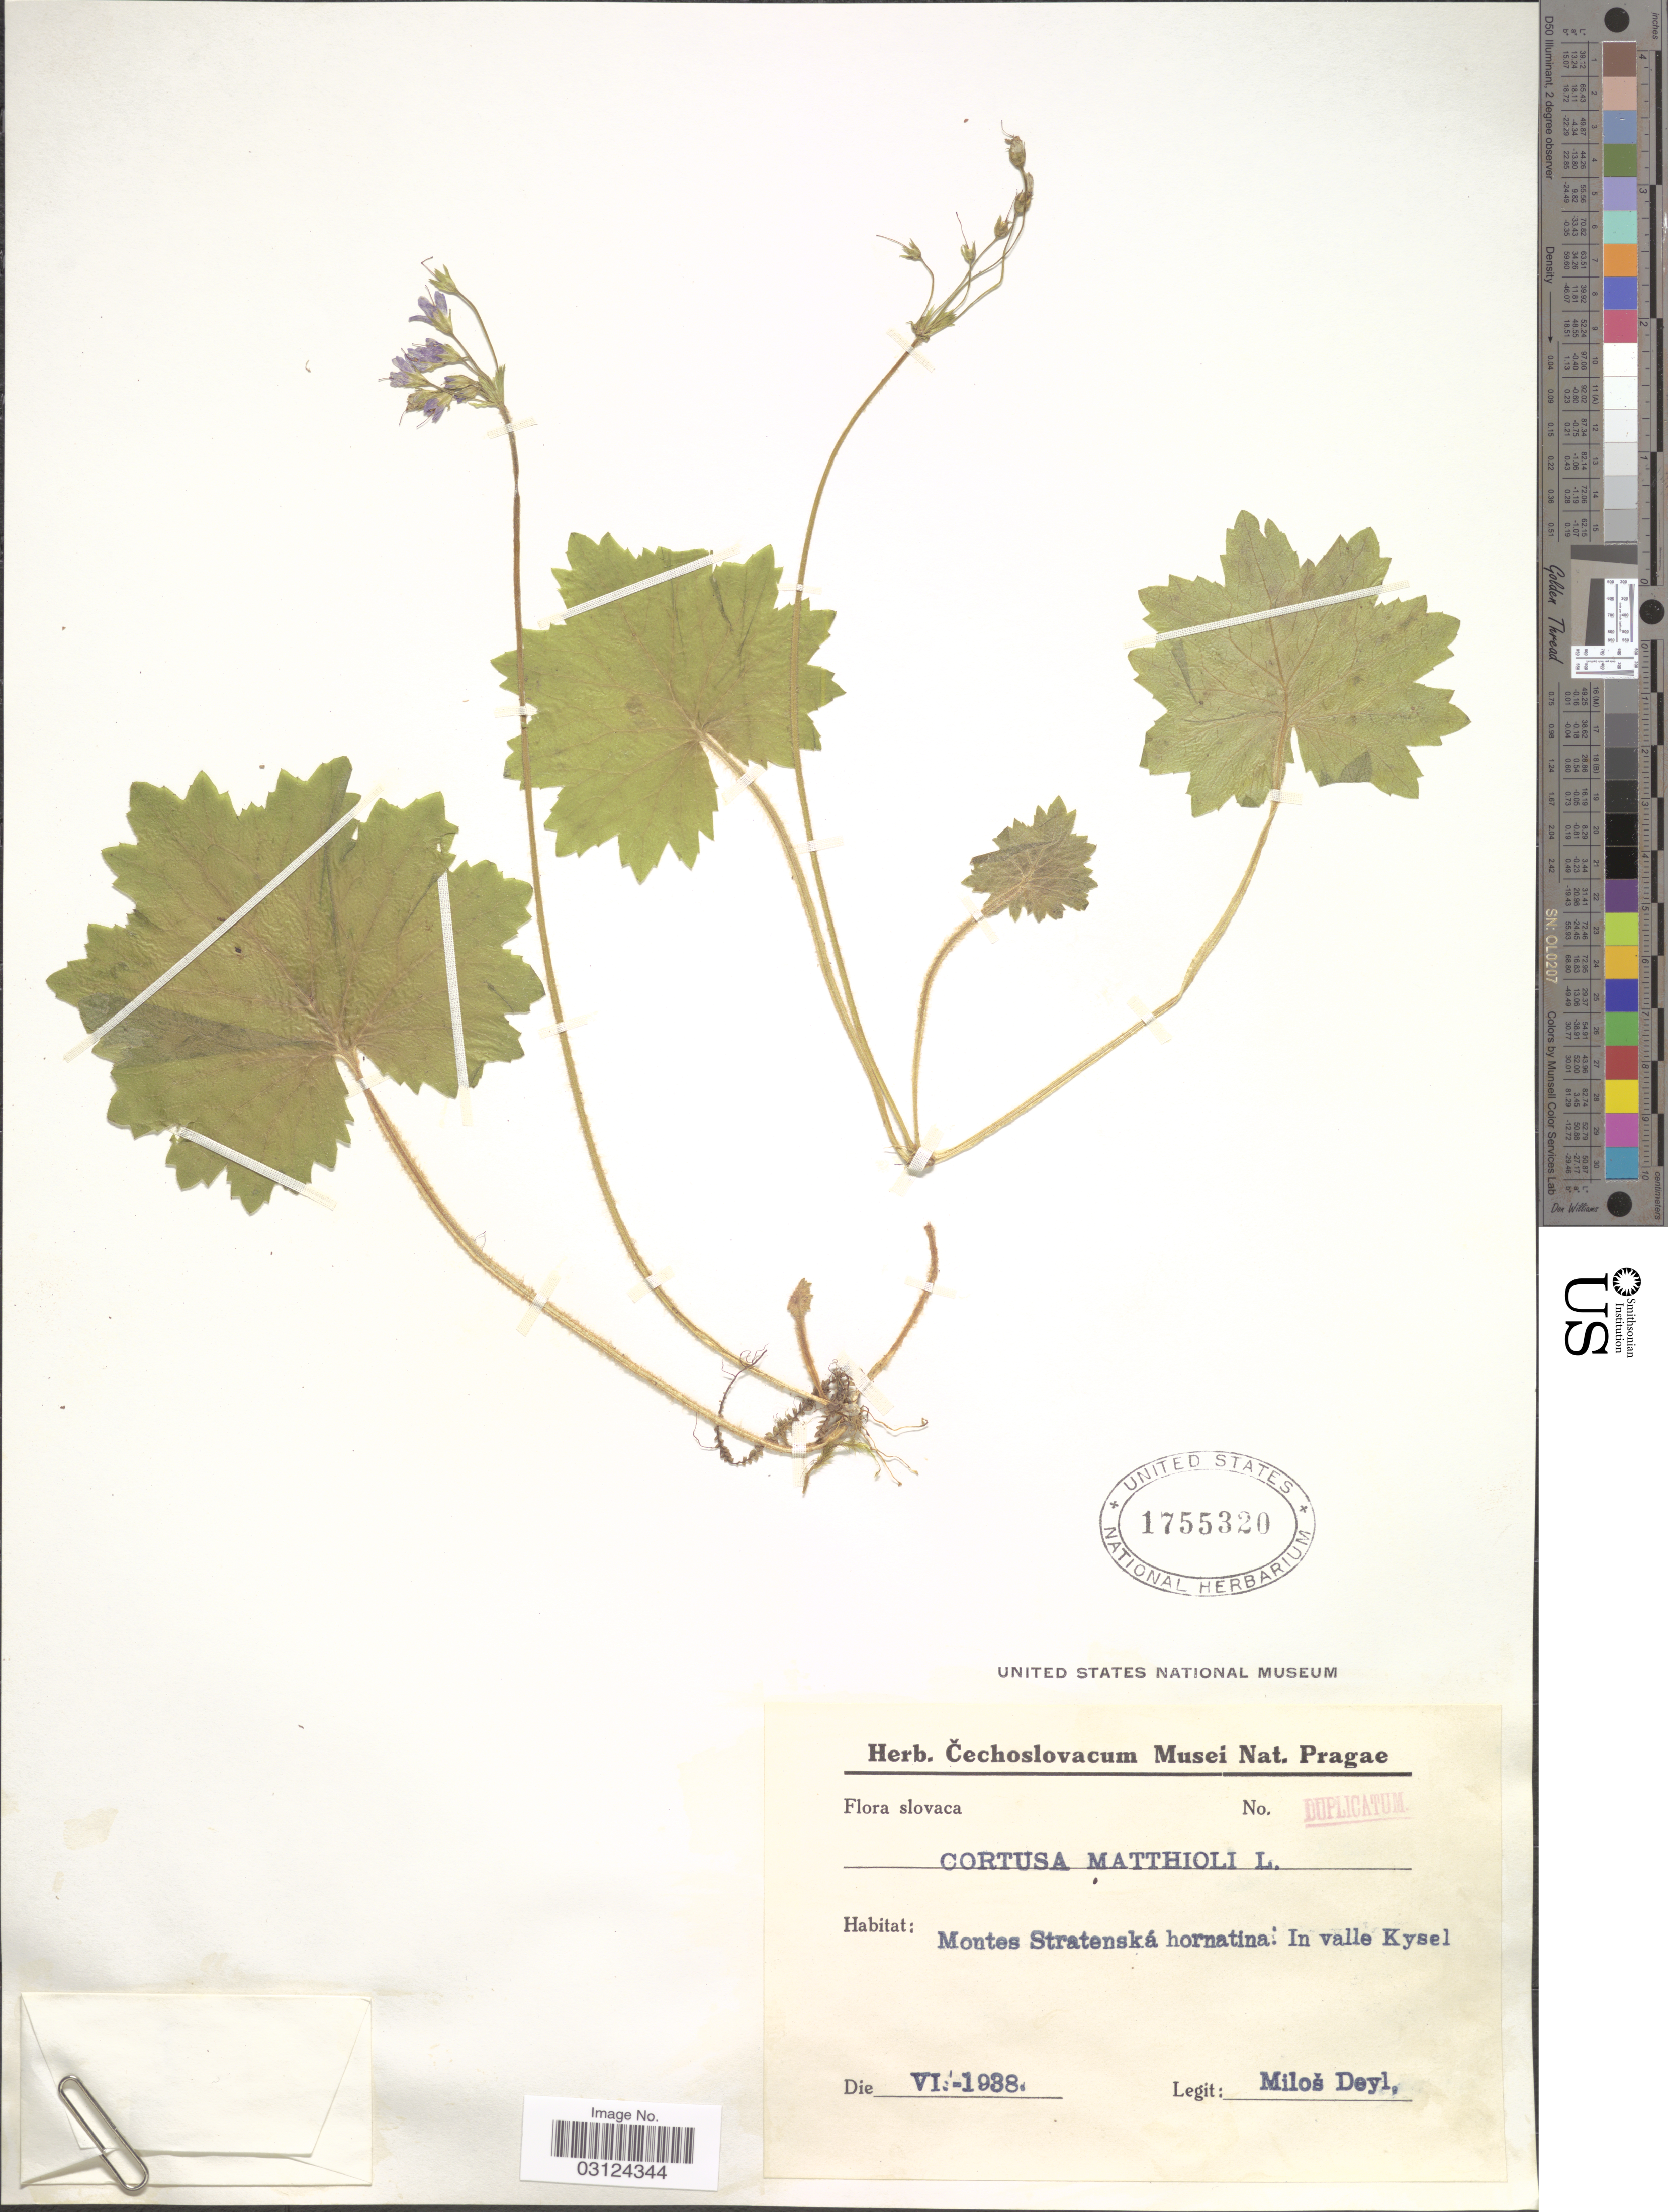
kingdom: Plantae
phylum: Tracheophyta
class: Magnoliopsida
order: Ericales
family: Primulaceae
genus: Cortusa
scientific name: Cortusa matthioli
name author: L.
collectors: M. Deyl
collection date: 1938-06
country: Slovakia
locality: Montes Stratenská hornatina: In valle Kysel.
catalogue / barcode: US 1755320